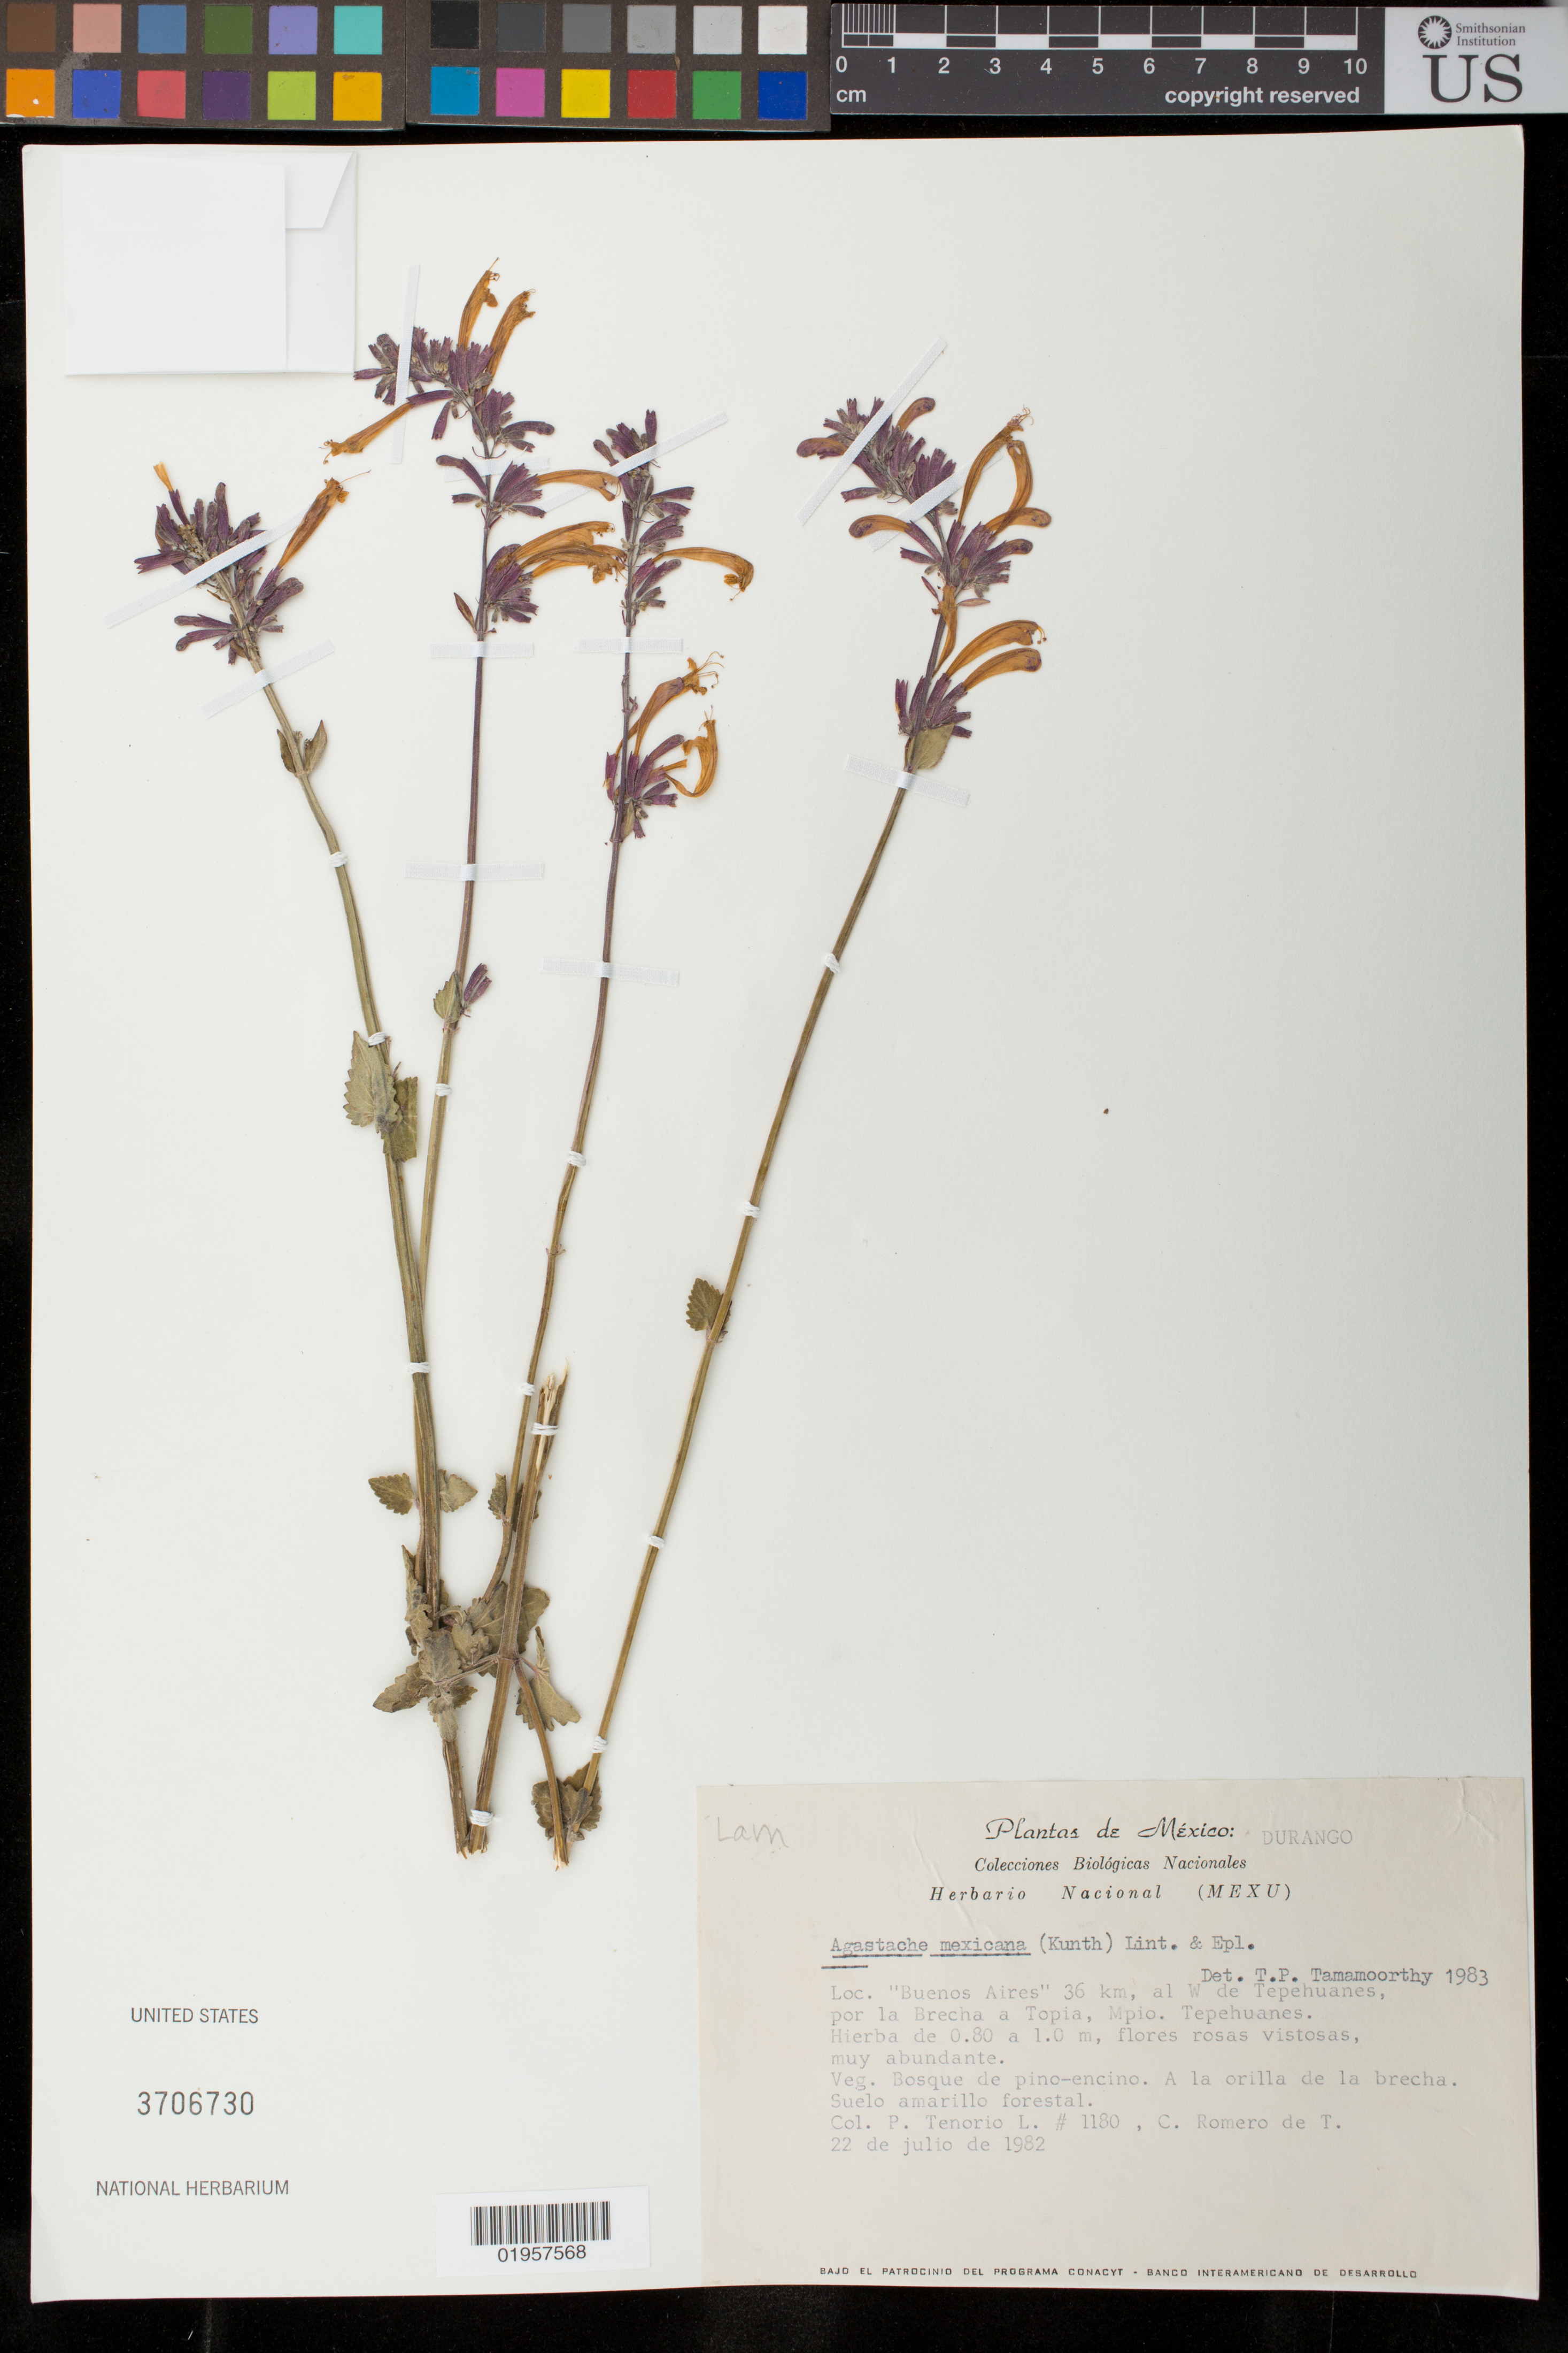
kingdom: Plantae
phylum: Tracheophyta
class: Magnoliopsida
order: Lamiales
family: Lamiaceae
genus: Agastache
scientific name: Agastache mexicana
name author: (Kunth) Lint & Epling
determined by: Ramamoorthy, T. P.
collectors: P. Tenorio Lezama & C. Romero de T.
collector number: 1180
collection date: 1982-07-22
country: Mexico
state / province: Durango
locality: Mpio. Tepehuanes; "Buenos Aires", 36 km al W de Tepehuanes, por la Brecha a Topia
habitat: Bosque de pino-encino; a la orilla de la brecha. Suelo amarillo forestal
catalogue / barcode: US 3706730